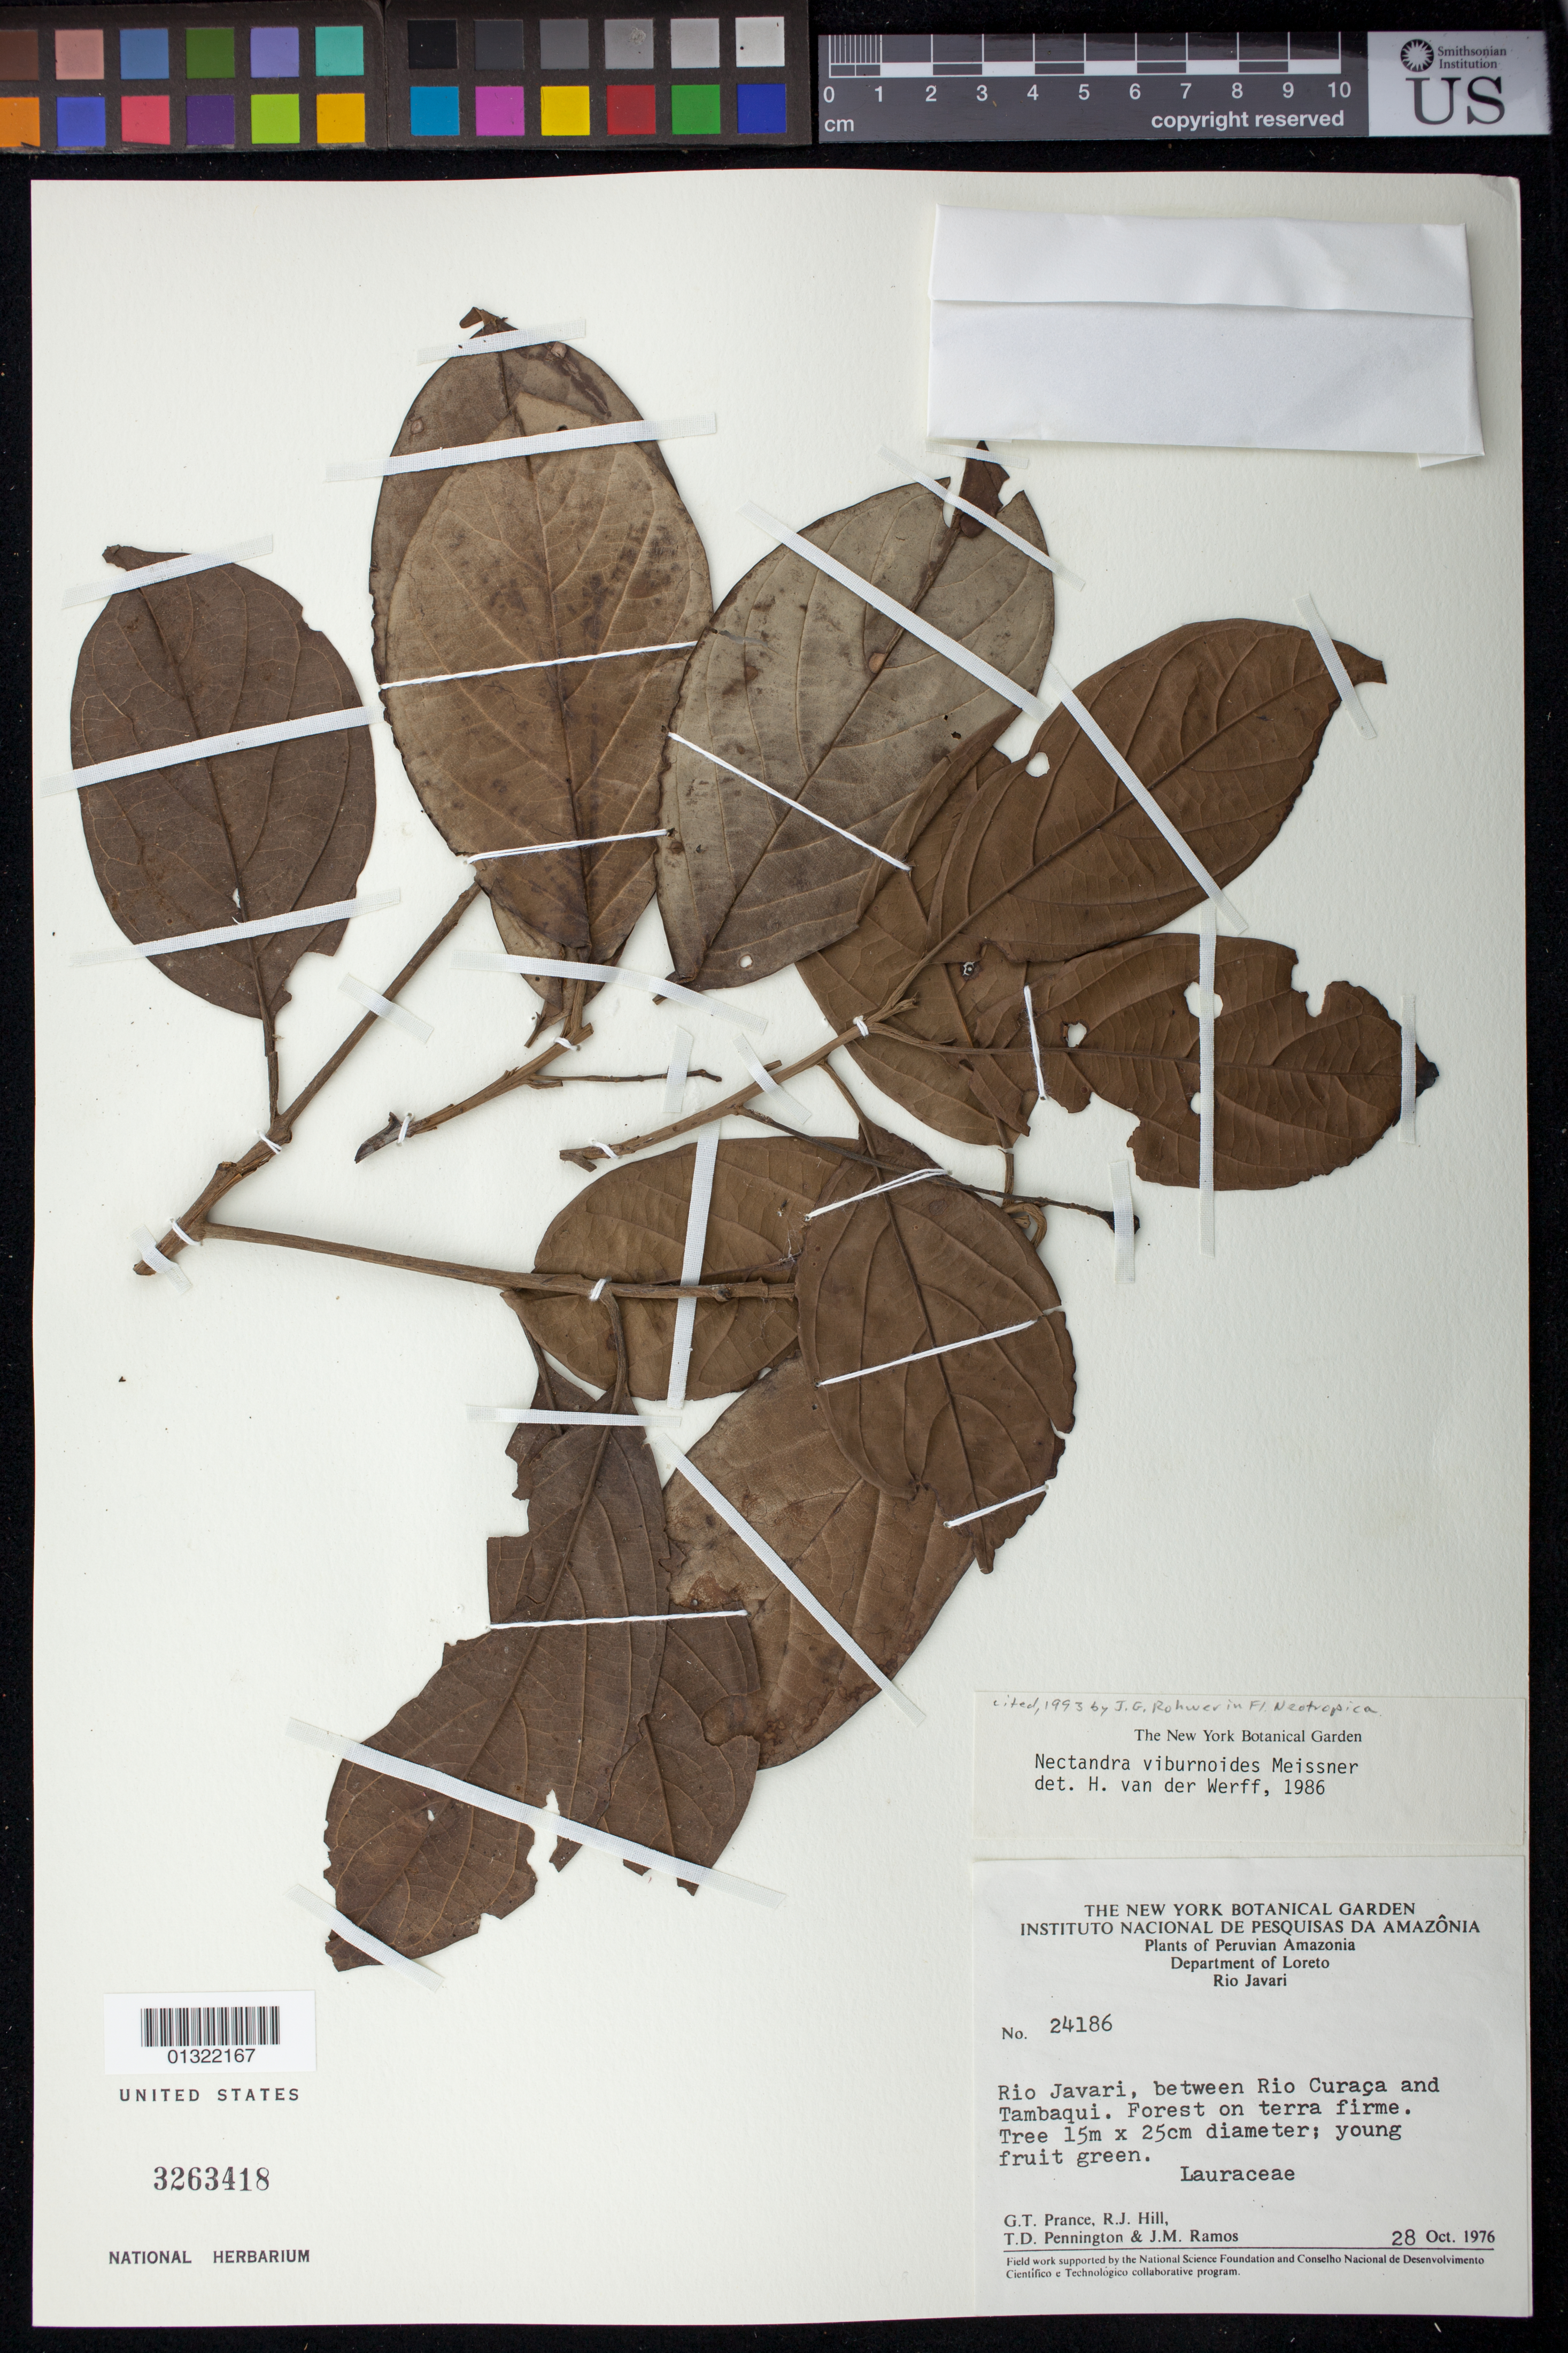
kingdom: Plantae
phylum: Tracheophyta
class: Magnoliopsida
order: Laurales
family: Lauraceae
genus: Nectandra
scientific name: Nectandra viburnoides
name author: Meisn.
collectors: G. T. Prance, R. J. Hill, T. D. Pennington & J. M. Ramos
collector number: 24186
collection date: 1976-10-28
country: Peru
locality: Rio Javari, between Rio Curaça and Tambaqui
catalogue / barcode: US 3263418